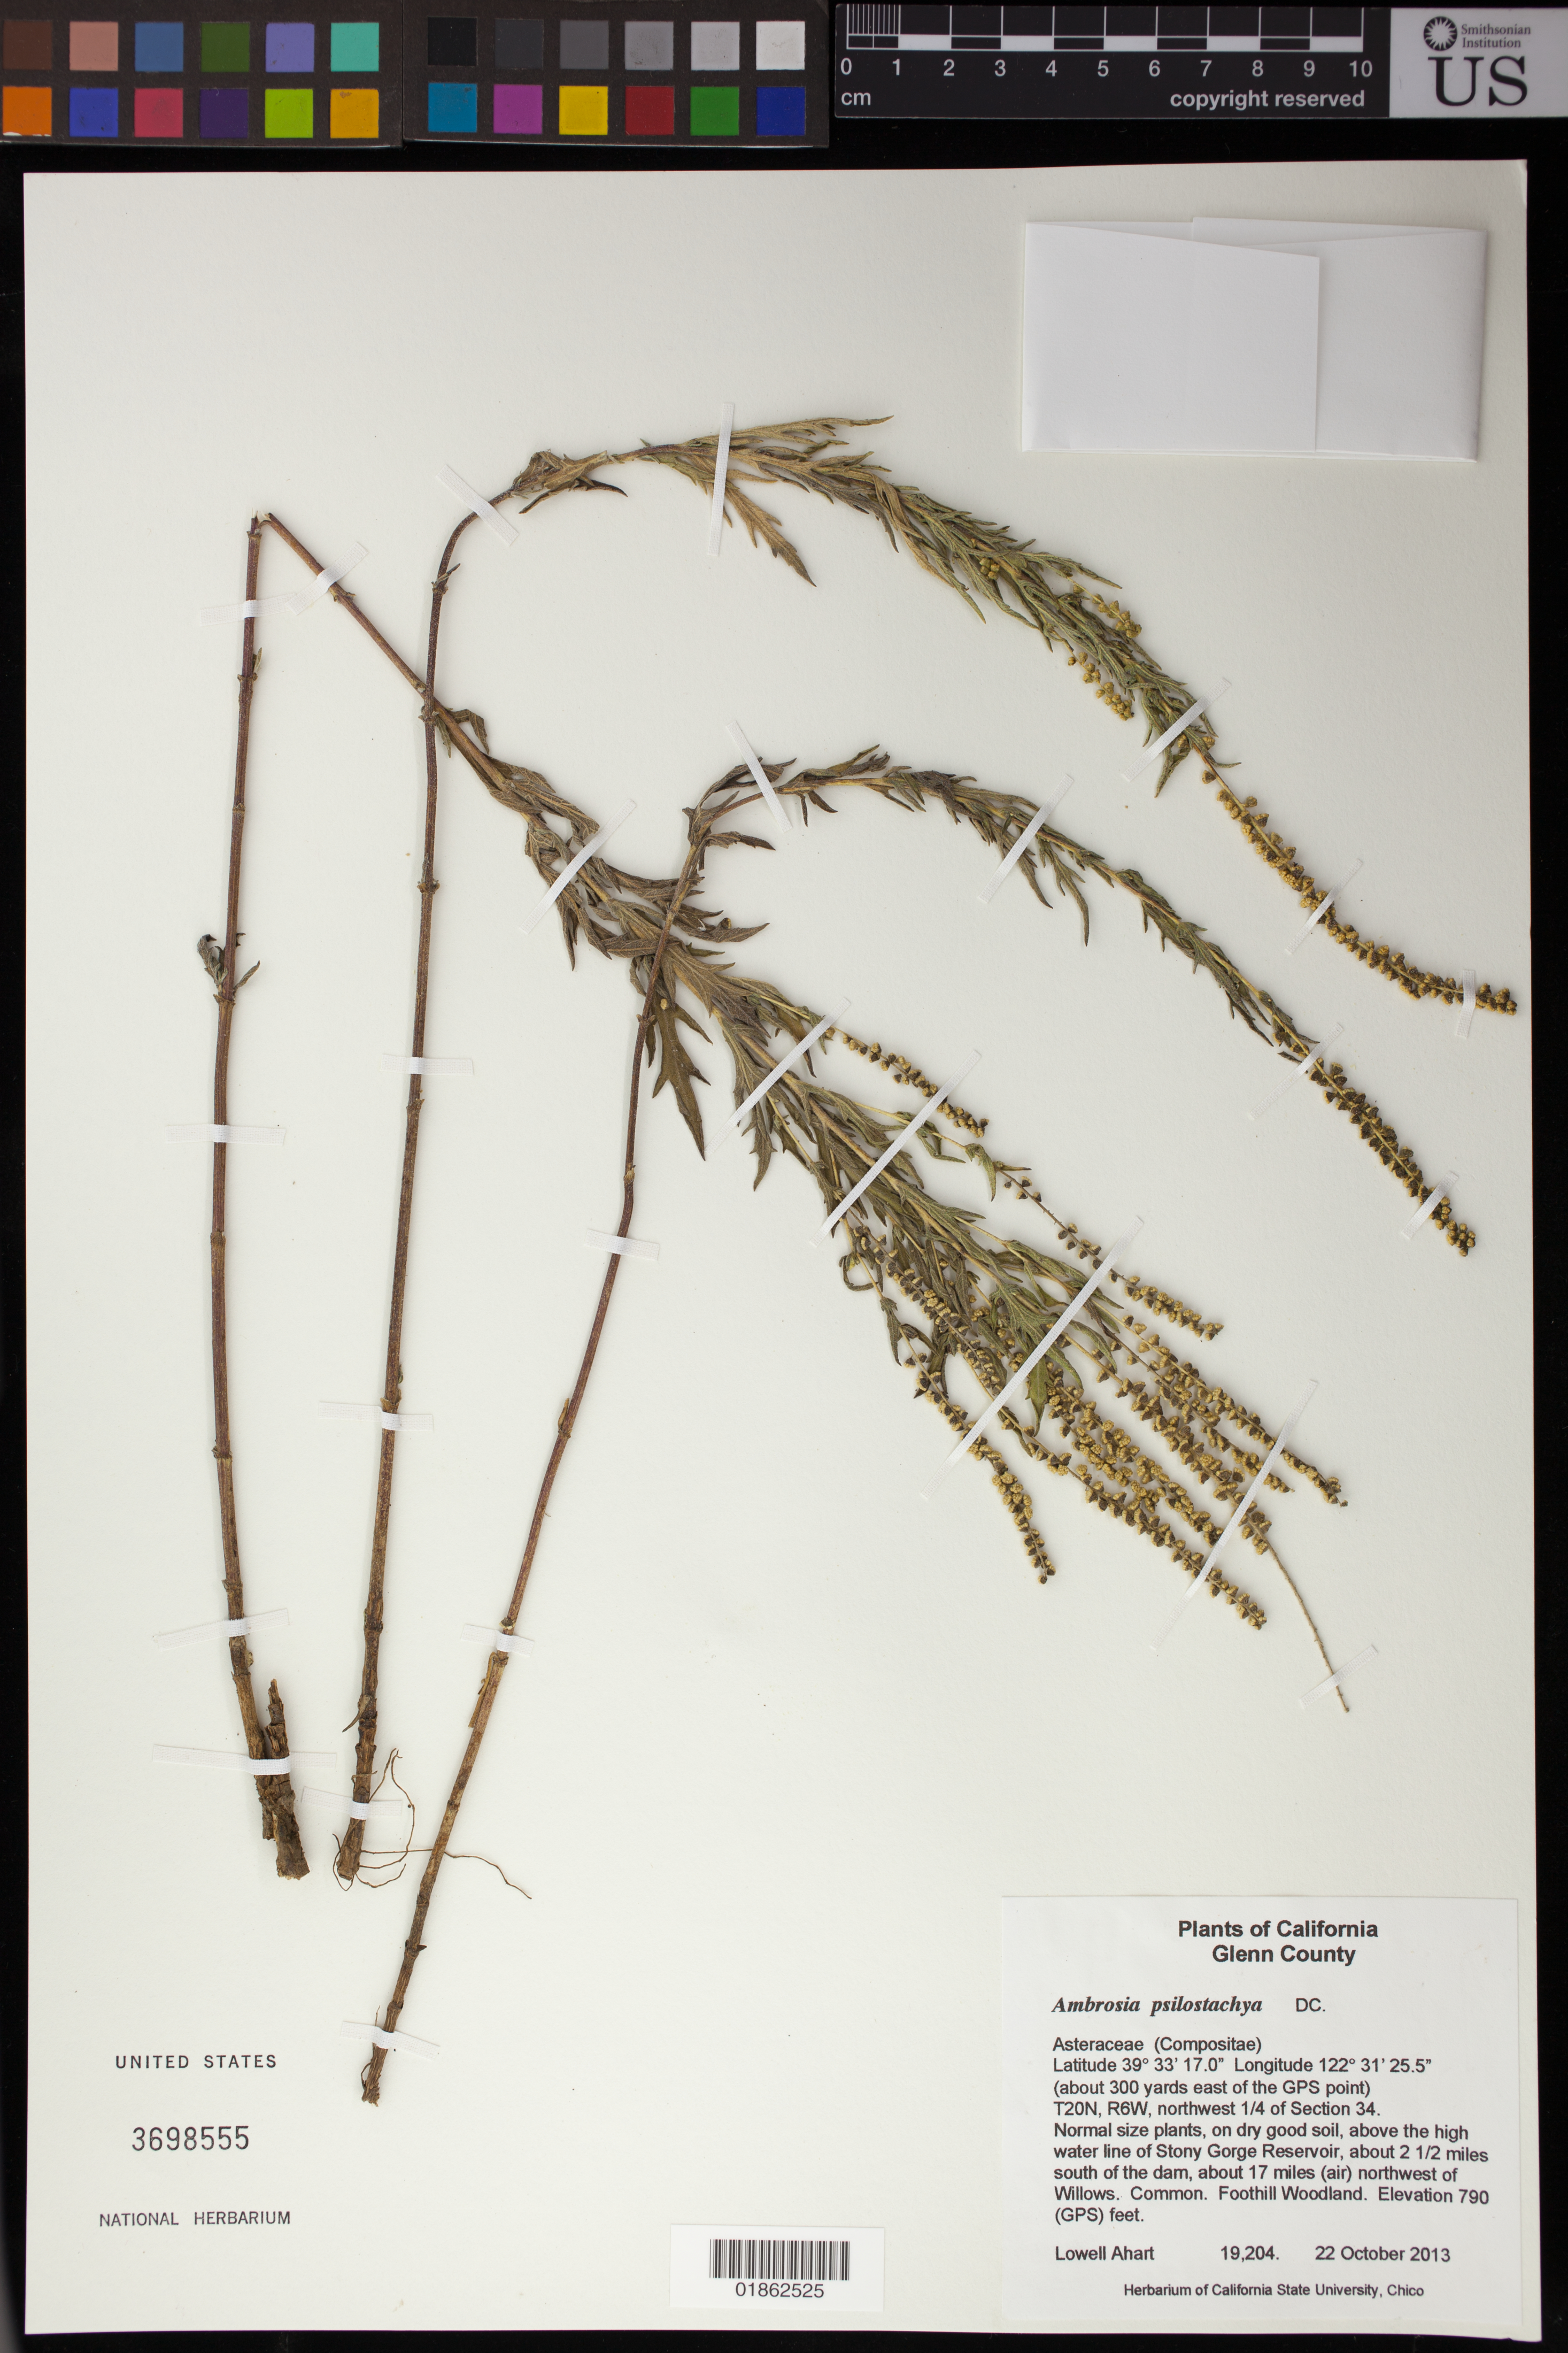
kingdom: Plantae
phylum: Tracheophyta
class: Magnoliopsida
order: Asterales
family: Asteraceae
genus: Ambrosia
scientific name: Ambrosia psilostachya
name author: DC.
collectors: L. Ahart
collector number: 19204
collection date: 2013-10-22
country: United States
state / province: California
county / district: Glenn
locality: Above the high water line of Stony Gorge Reservoir, about 2 1/2 miles south of the dam, about 17 miles (air) northwest of Willows.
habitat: Foothill Woodland.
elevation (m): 241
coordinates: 39 33 17.0 N, 122 31 25.5 W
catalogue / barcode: US 3698555